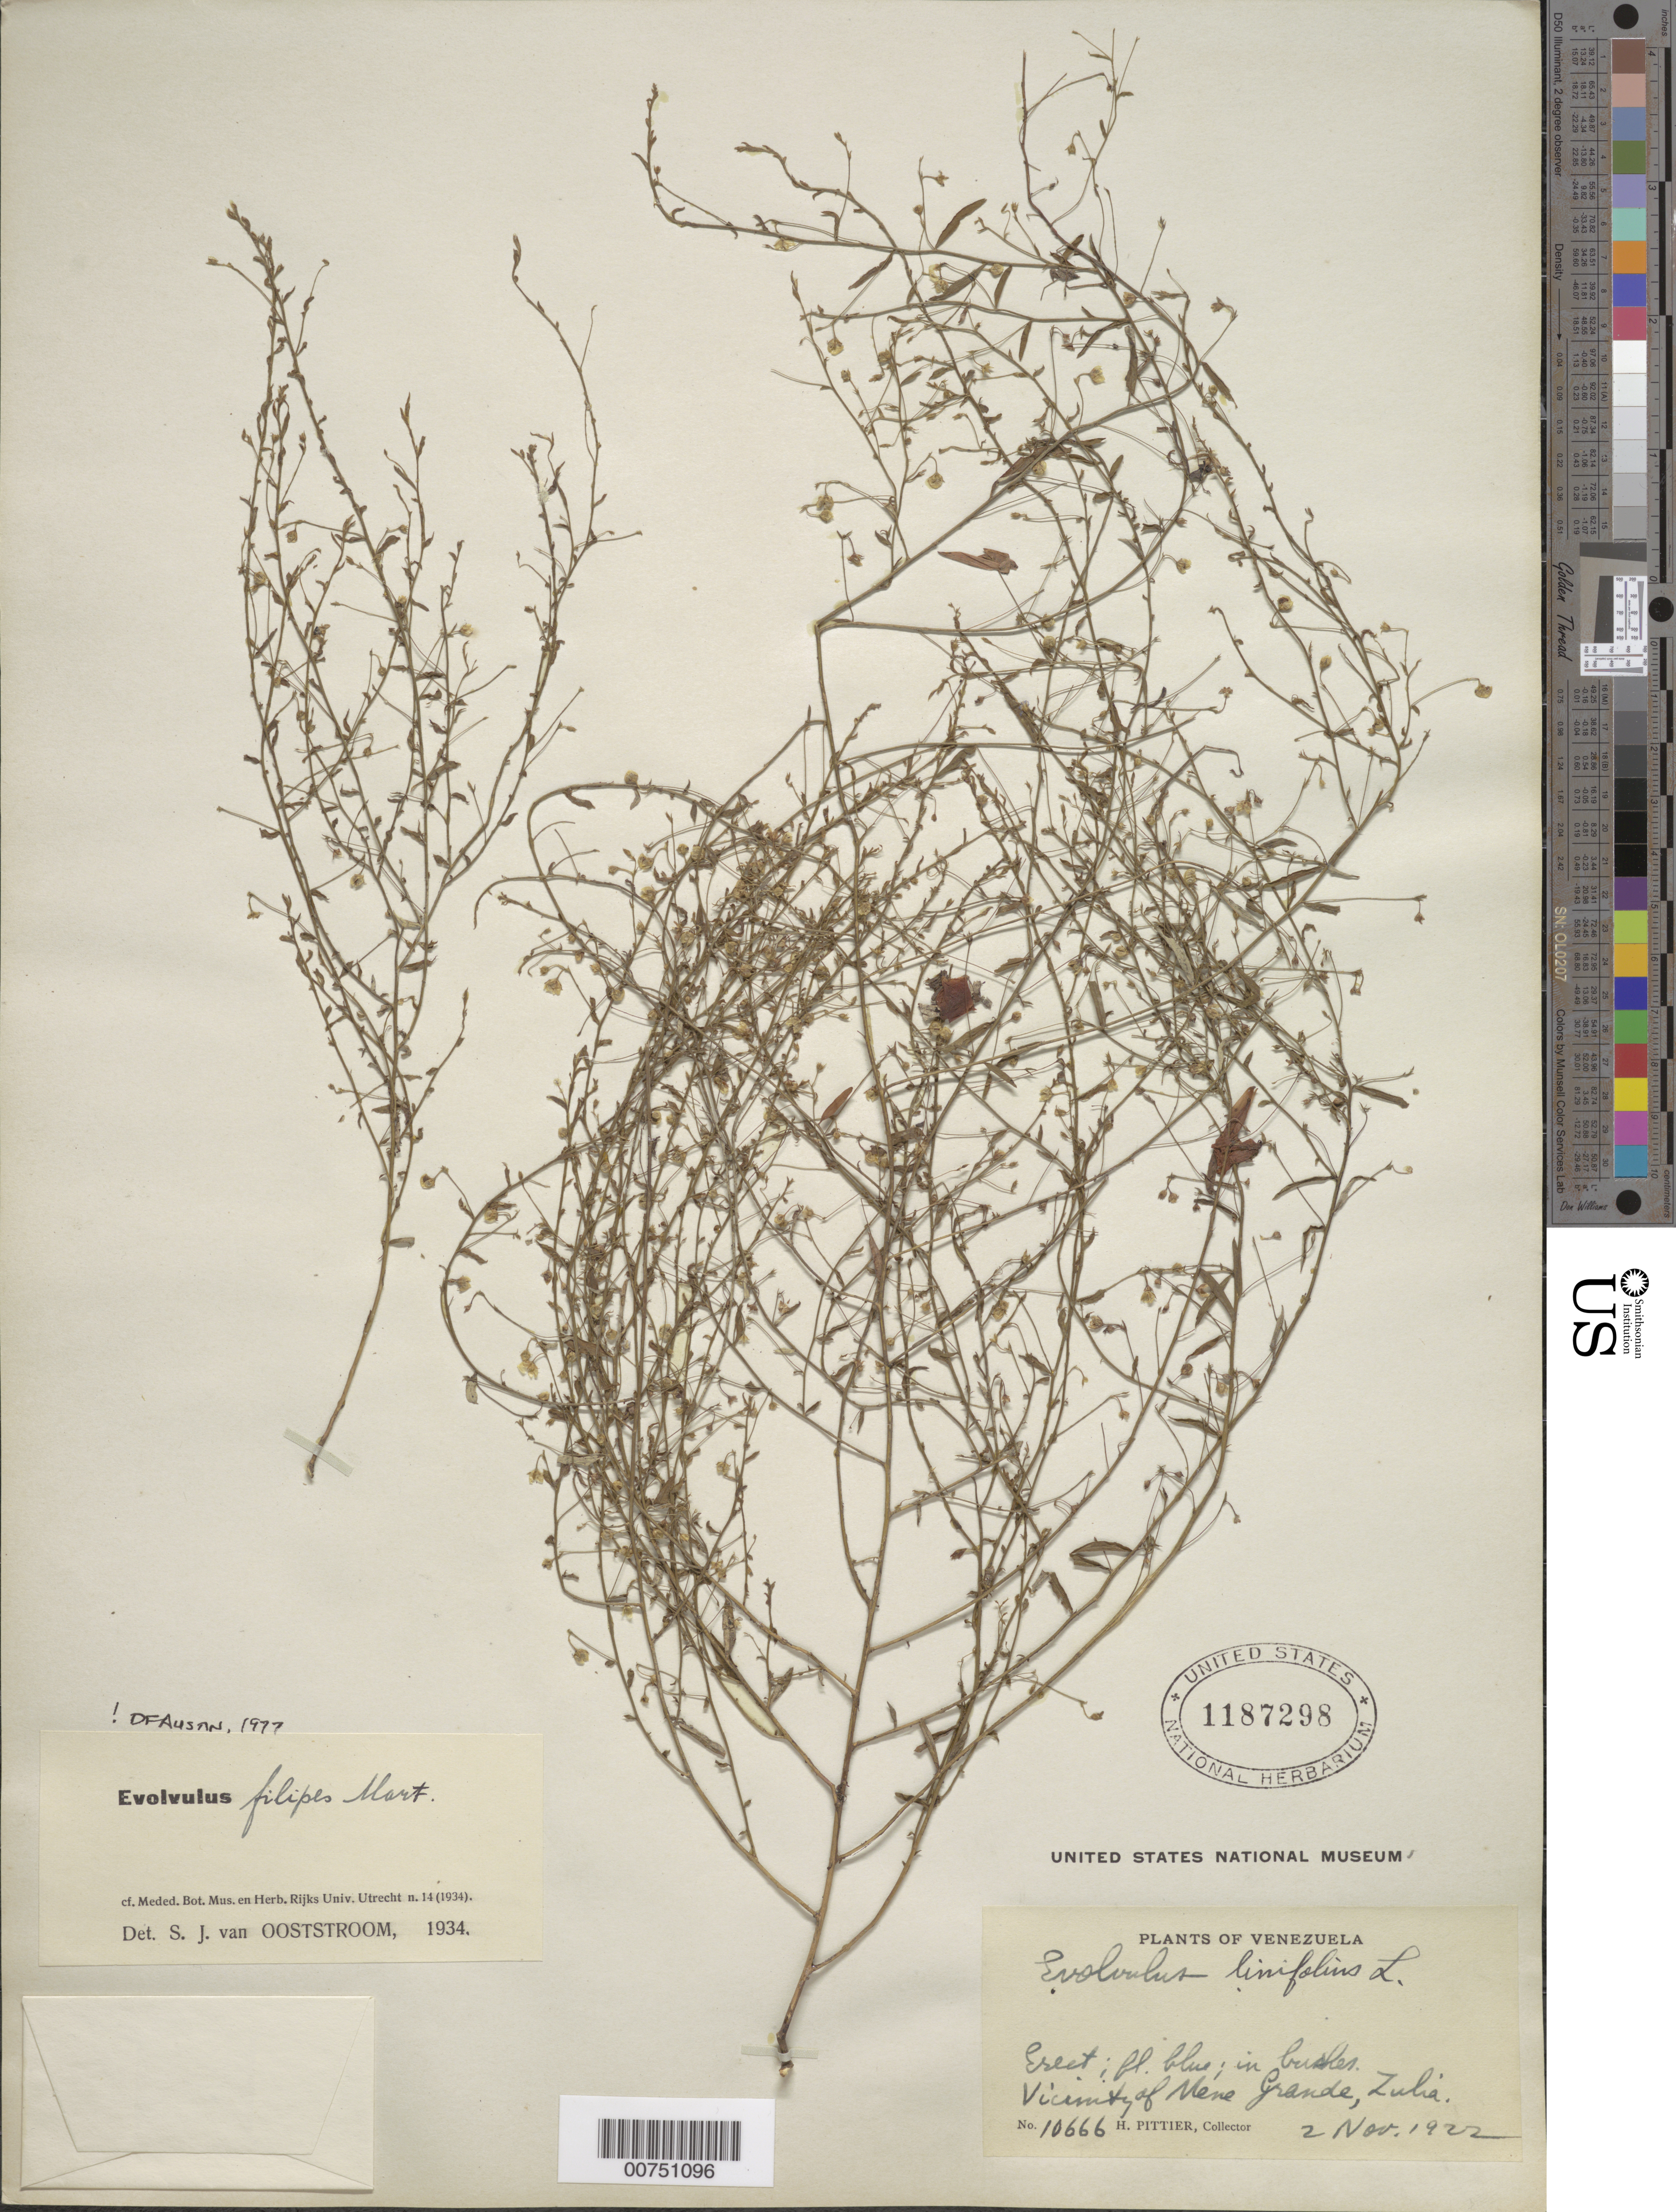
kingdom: Plantae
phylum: Tracheophyta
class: Magnoliopsida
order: Solanales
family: Convolvulaceae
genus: Evolvulus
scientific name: Evolvulus filipes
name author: Mart.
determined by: Austin, D. F.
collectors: H. F. Pittier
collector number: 10666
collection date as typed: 2-Nov-22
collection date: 1922-11-02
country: Venezuela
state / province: Zulia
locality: Mene Grande, vic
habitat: In bushes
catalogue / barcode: US 1187298